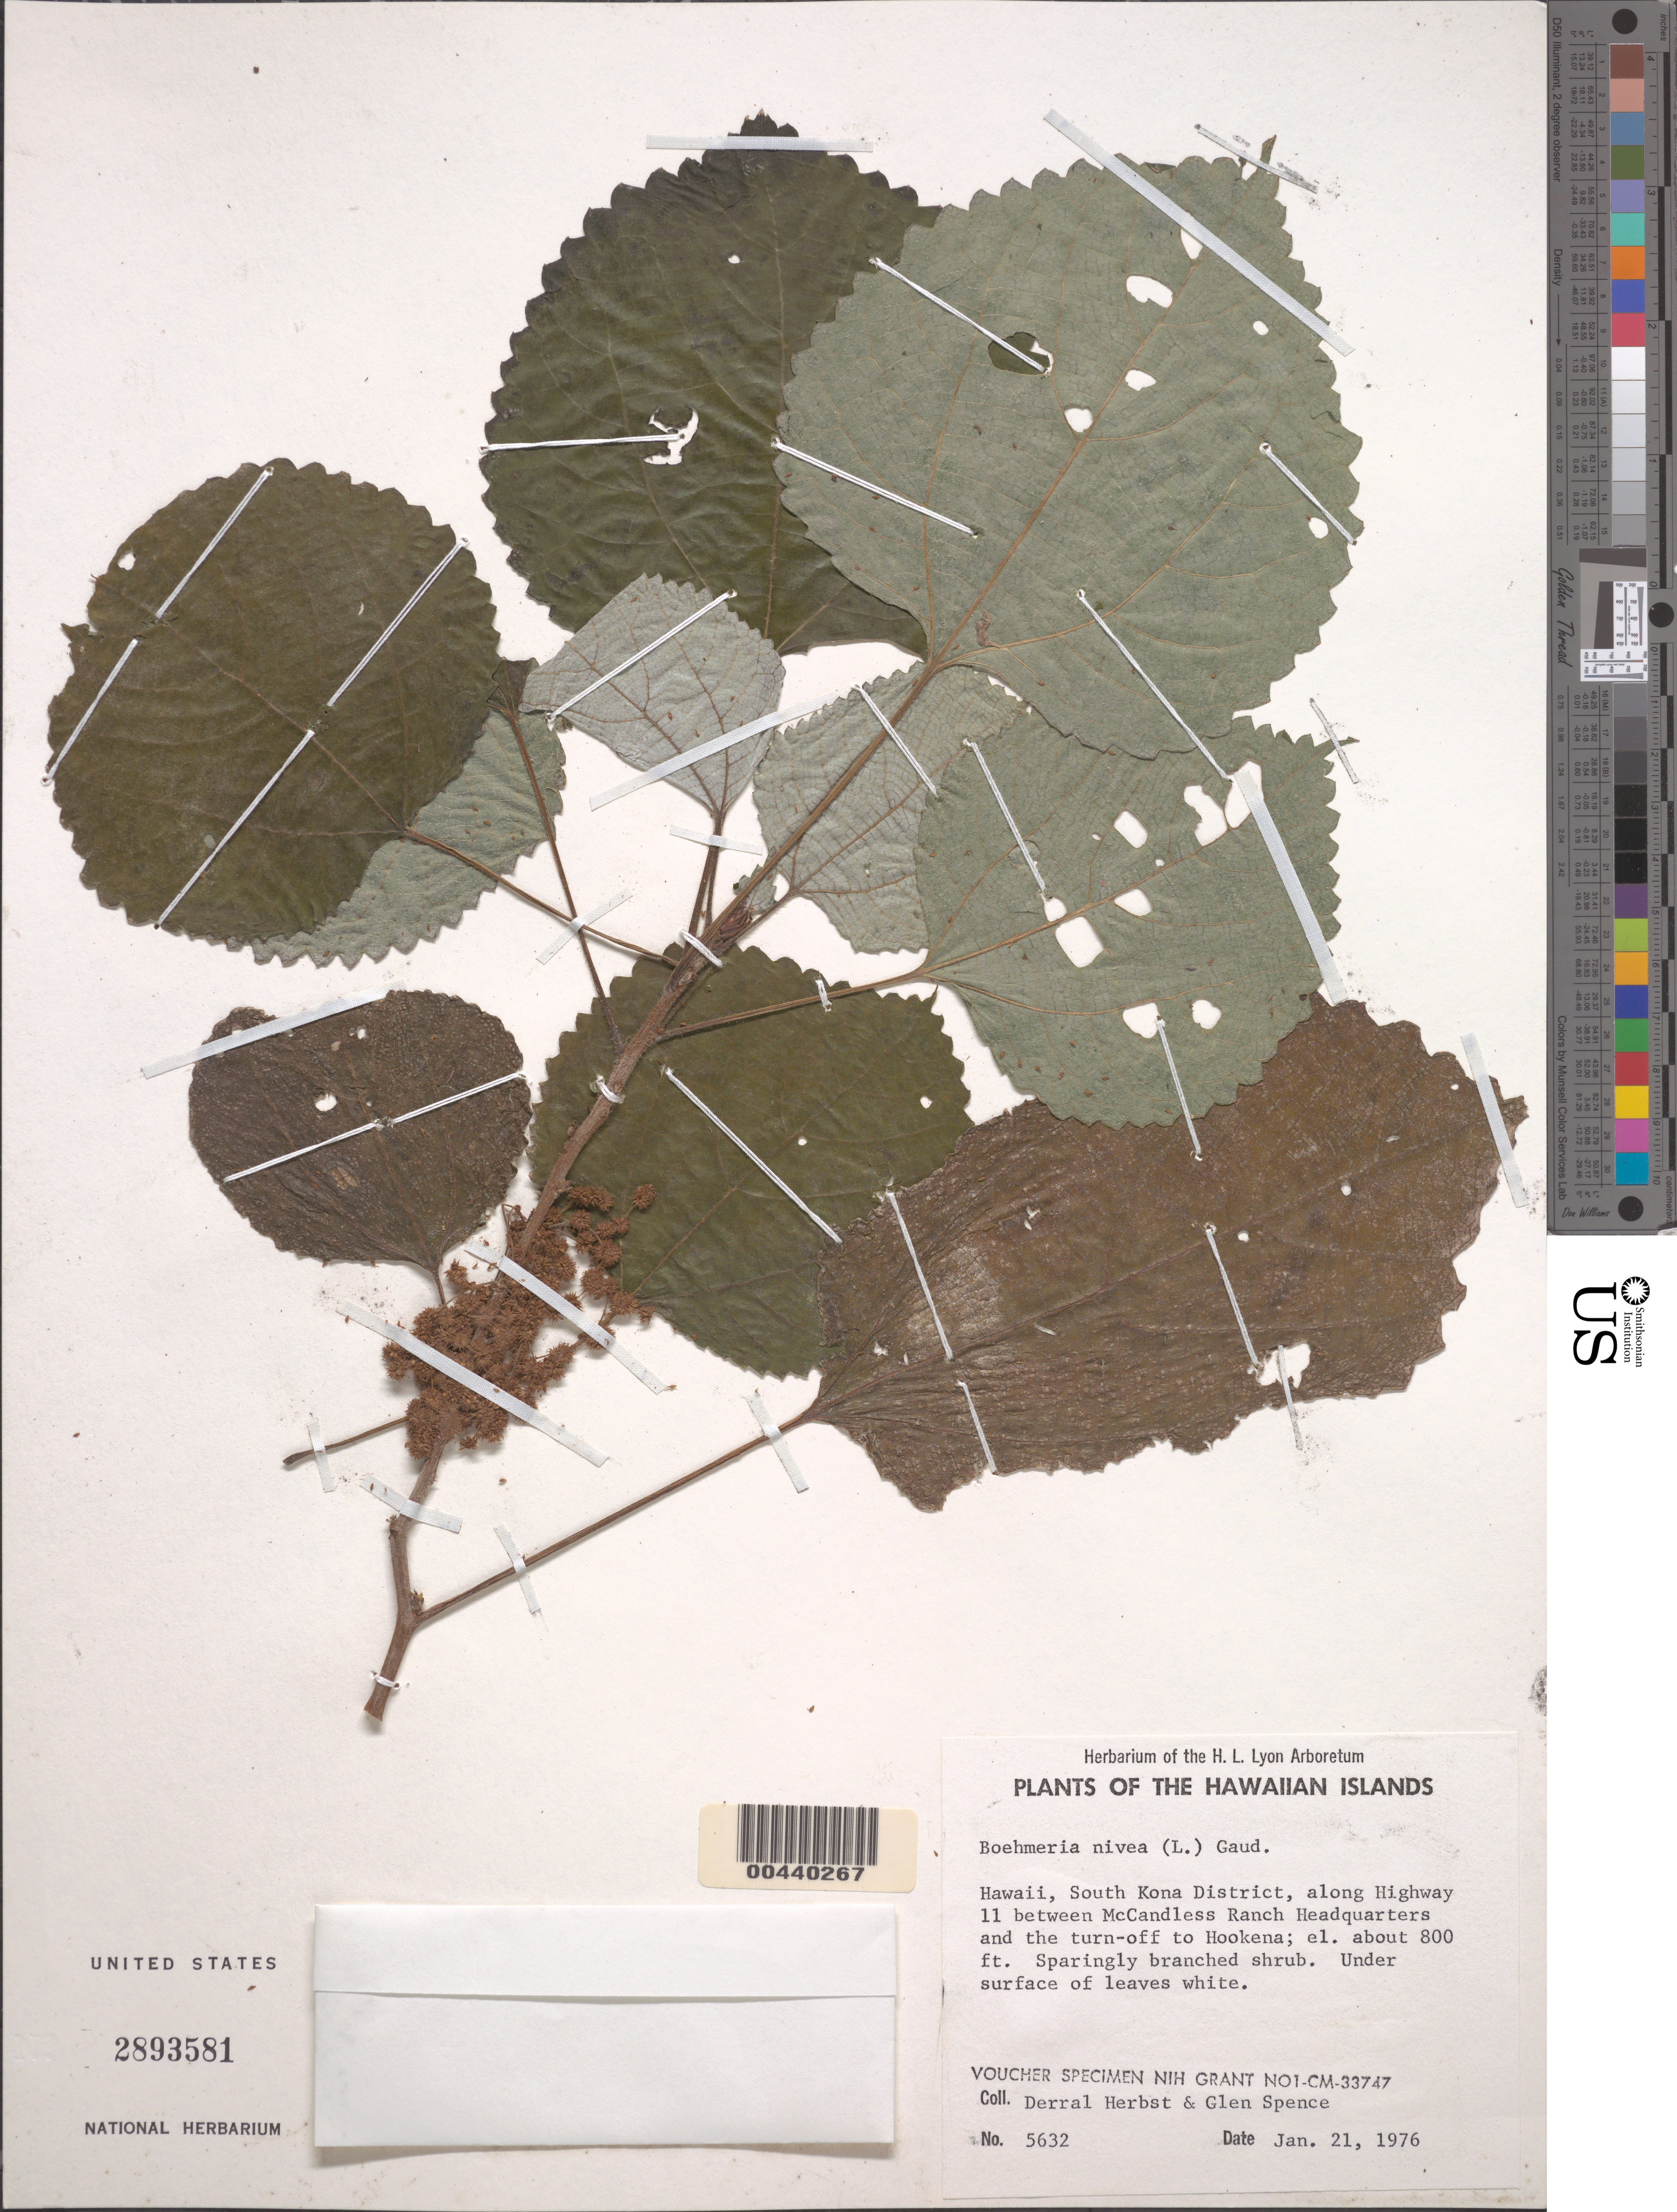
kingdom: Plantae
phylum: Tracheophyta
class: Magnoliopsida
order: Rosales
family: Urticaceae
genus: Boehmeria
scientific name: Boehmeria nivea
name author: (L.) Gaudich.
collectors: D. R. Herbst & G. Spence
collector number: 5632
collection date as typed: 21 Jan 1976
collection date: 1976-01-21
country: United States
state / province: Hawaii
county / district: Hawaii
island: Hawaii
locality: South Kona District, along Highway 11 between McCandless Ranch Headquarters and the turn-off to Hookena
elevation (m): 244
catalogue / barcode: US 2893581